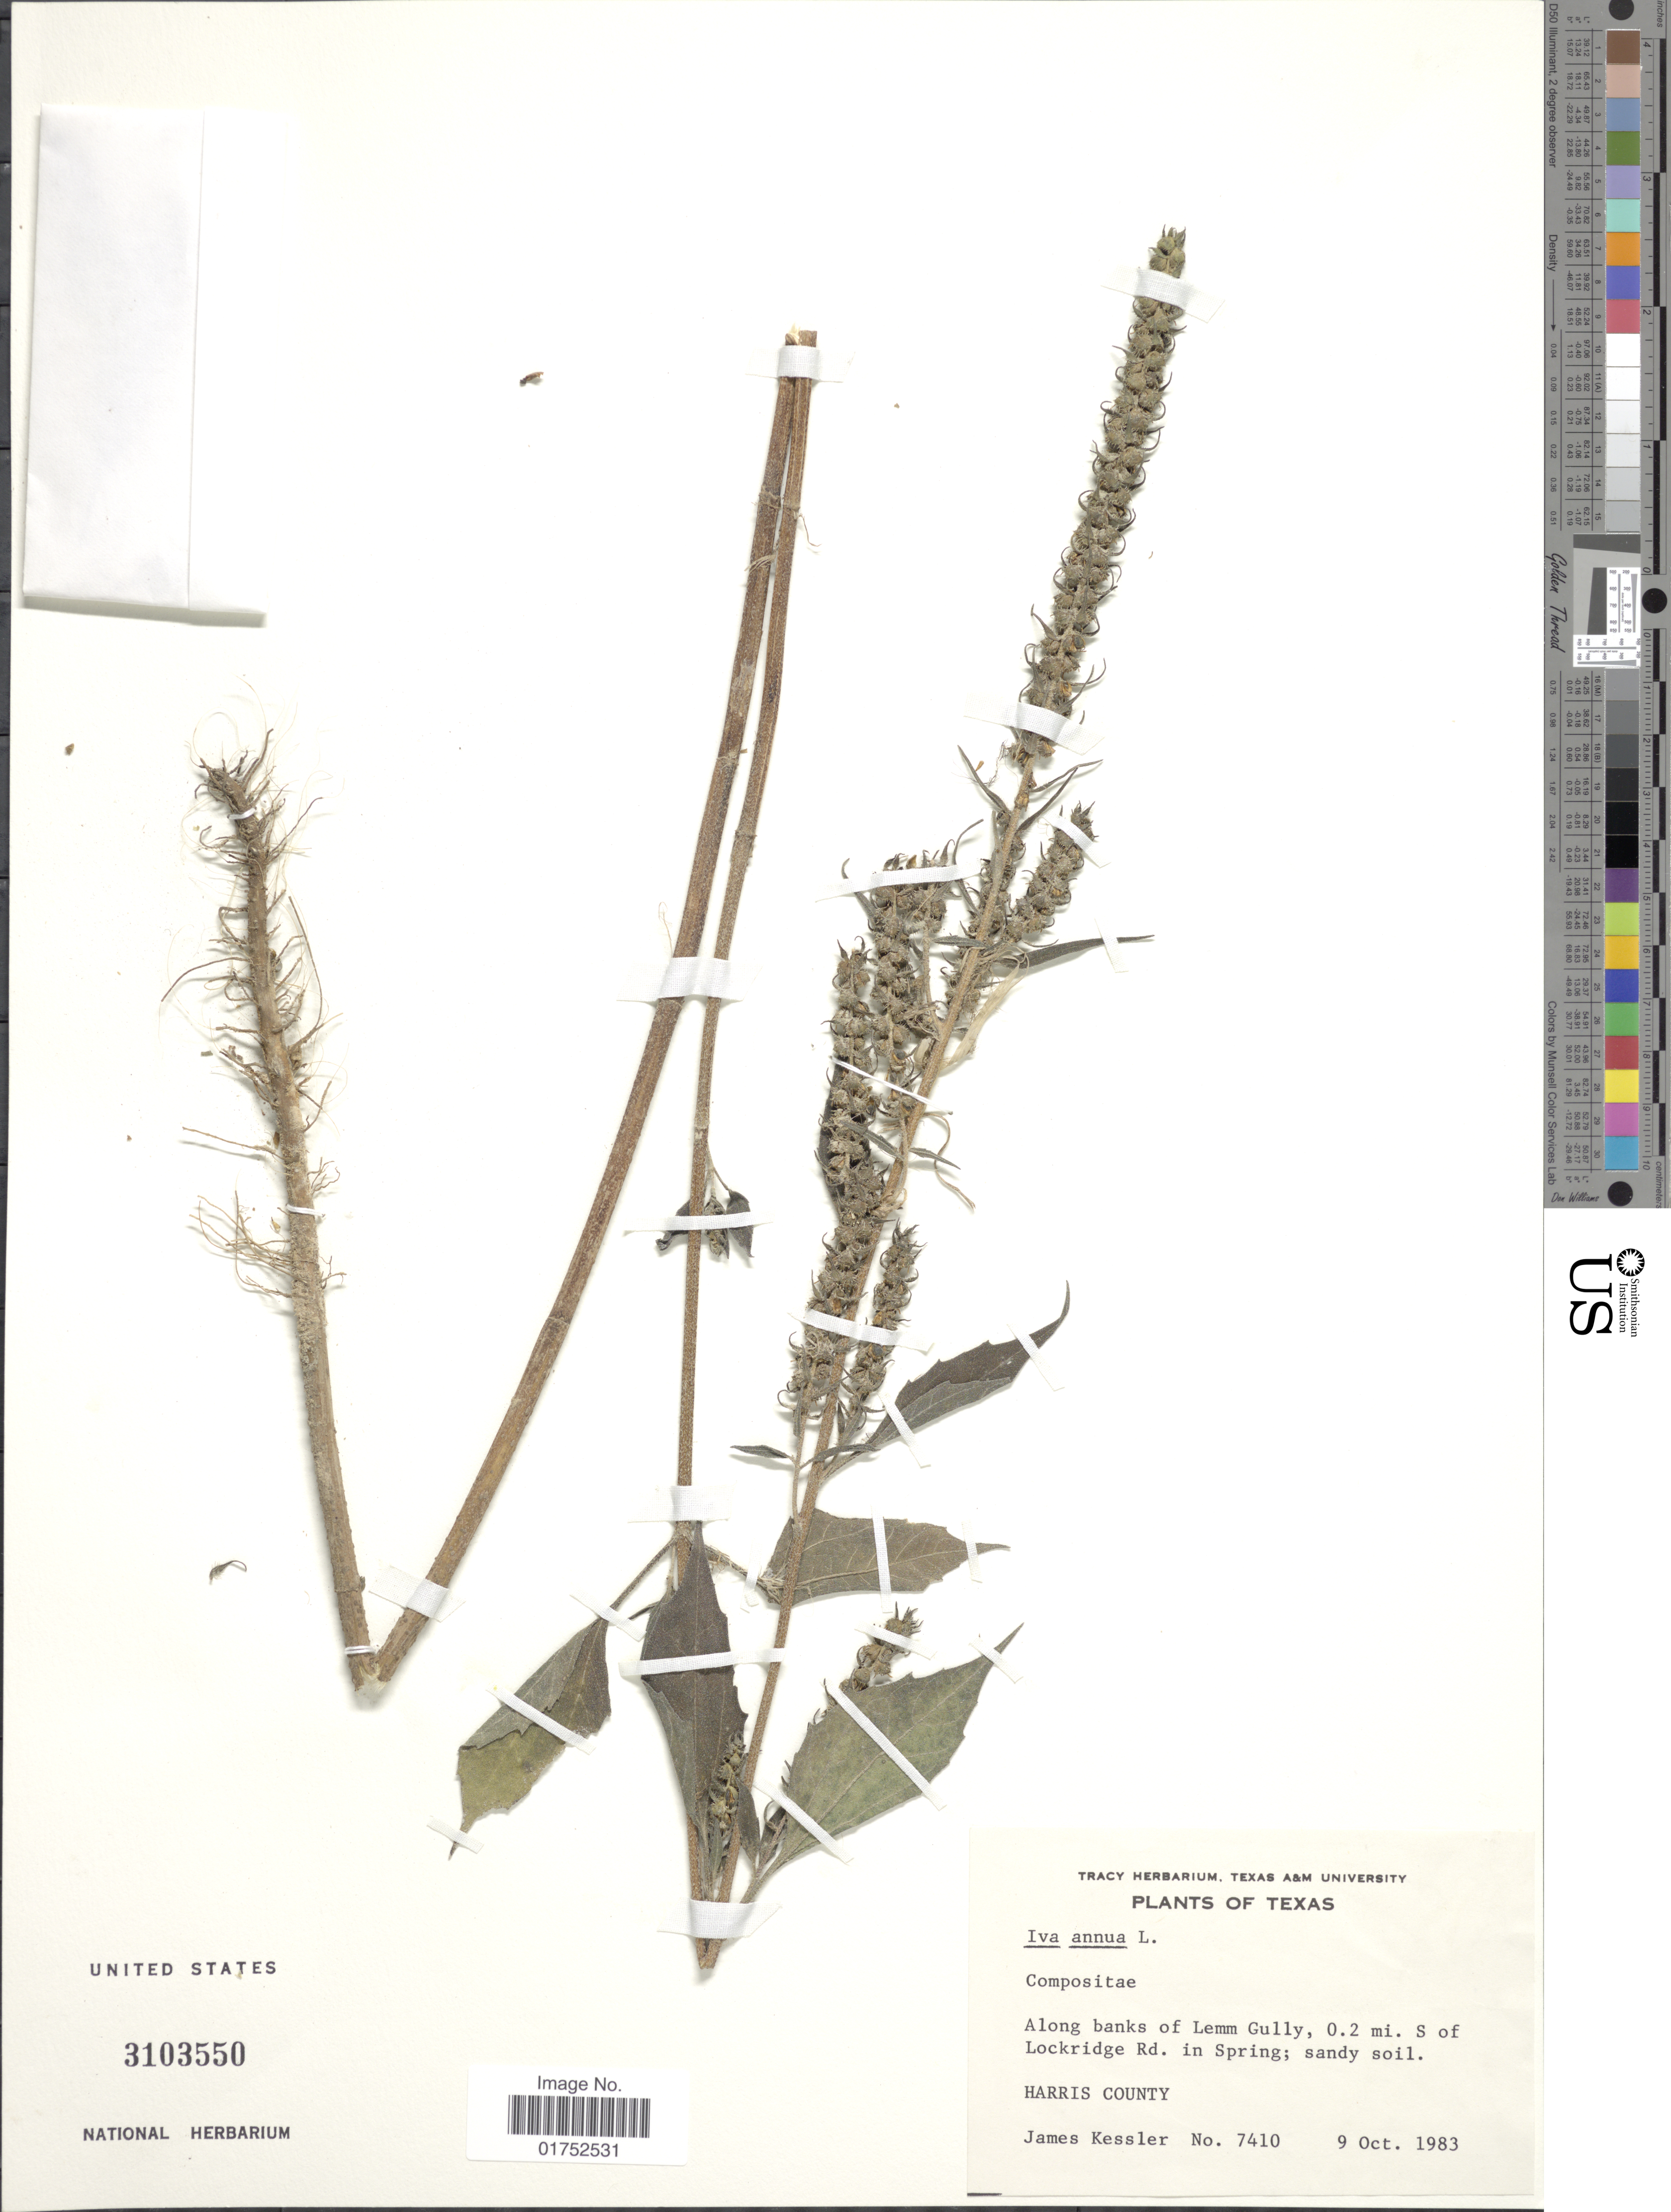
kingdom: Plantae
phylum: Tracheophyta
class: Magnoliopsida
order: Asterales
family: Asteraceae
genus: Iva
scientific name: Iva annua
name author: L.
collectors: J. W. Kessler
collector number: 7410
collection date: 1983-10-09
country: United States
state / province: Texas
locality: Along banks of Lemm Gully, 0.2 mi S of Lockridge Rd in Spring, Harris County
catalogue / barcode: US 3103550